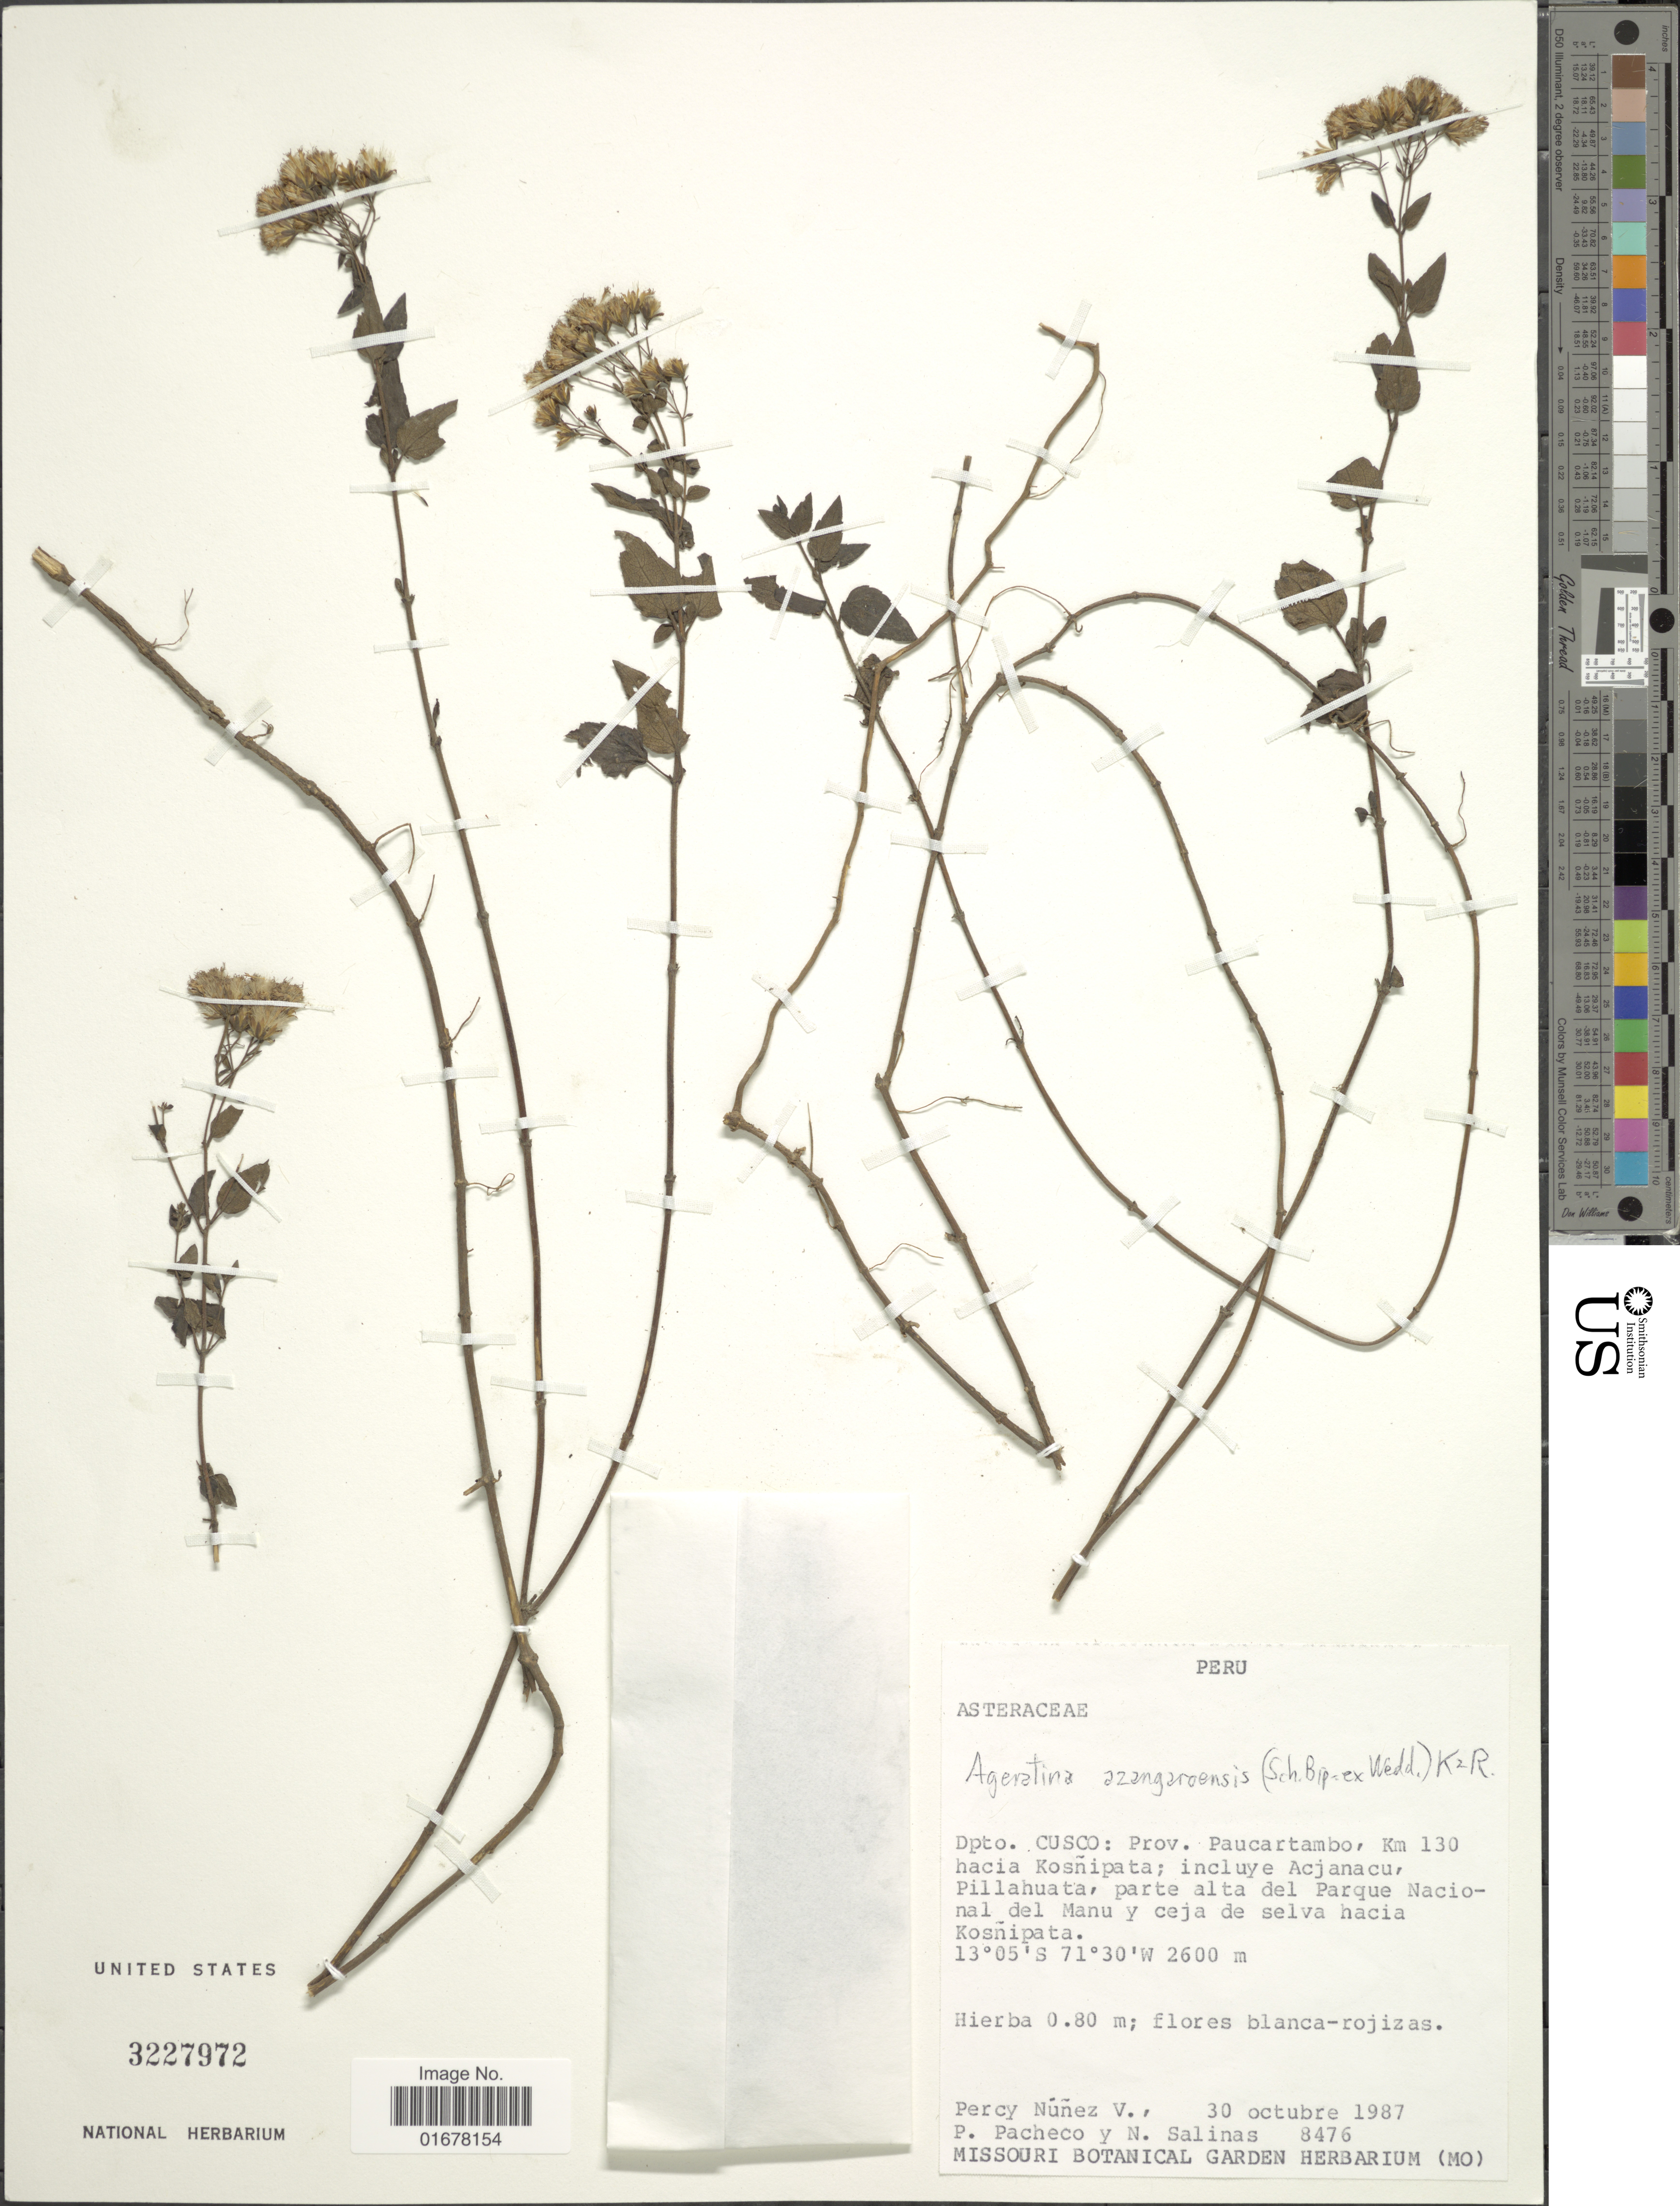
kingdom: Plantae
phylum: Tracheophyta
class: Magnoliopsida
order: Asterales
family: Asteraceae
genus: Ageratina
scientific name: Ageratina azangaroensis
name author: (Sch. Bip. ex Wedd.) R.M. King & H. Rob.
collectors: P. Nuñez V., P. Pacheco & N. Salinas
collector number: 8476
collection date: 1987-10-30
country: Peru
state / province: Cusco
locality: Dpto. Cusco: Prov. Paucartambo, Km 130 hacia Kosnipata; incluye Acjanacu, Pillahuata, parte alta del Parque Nacional del manu y ceja de selva hacia Kosnipata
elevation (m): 2600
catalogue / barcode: US 3227972